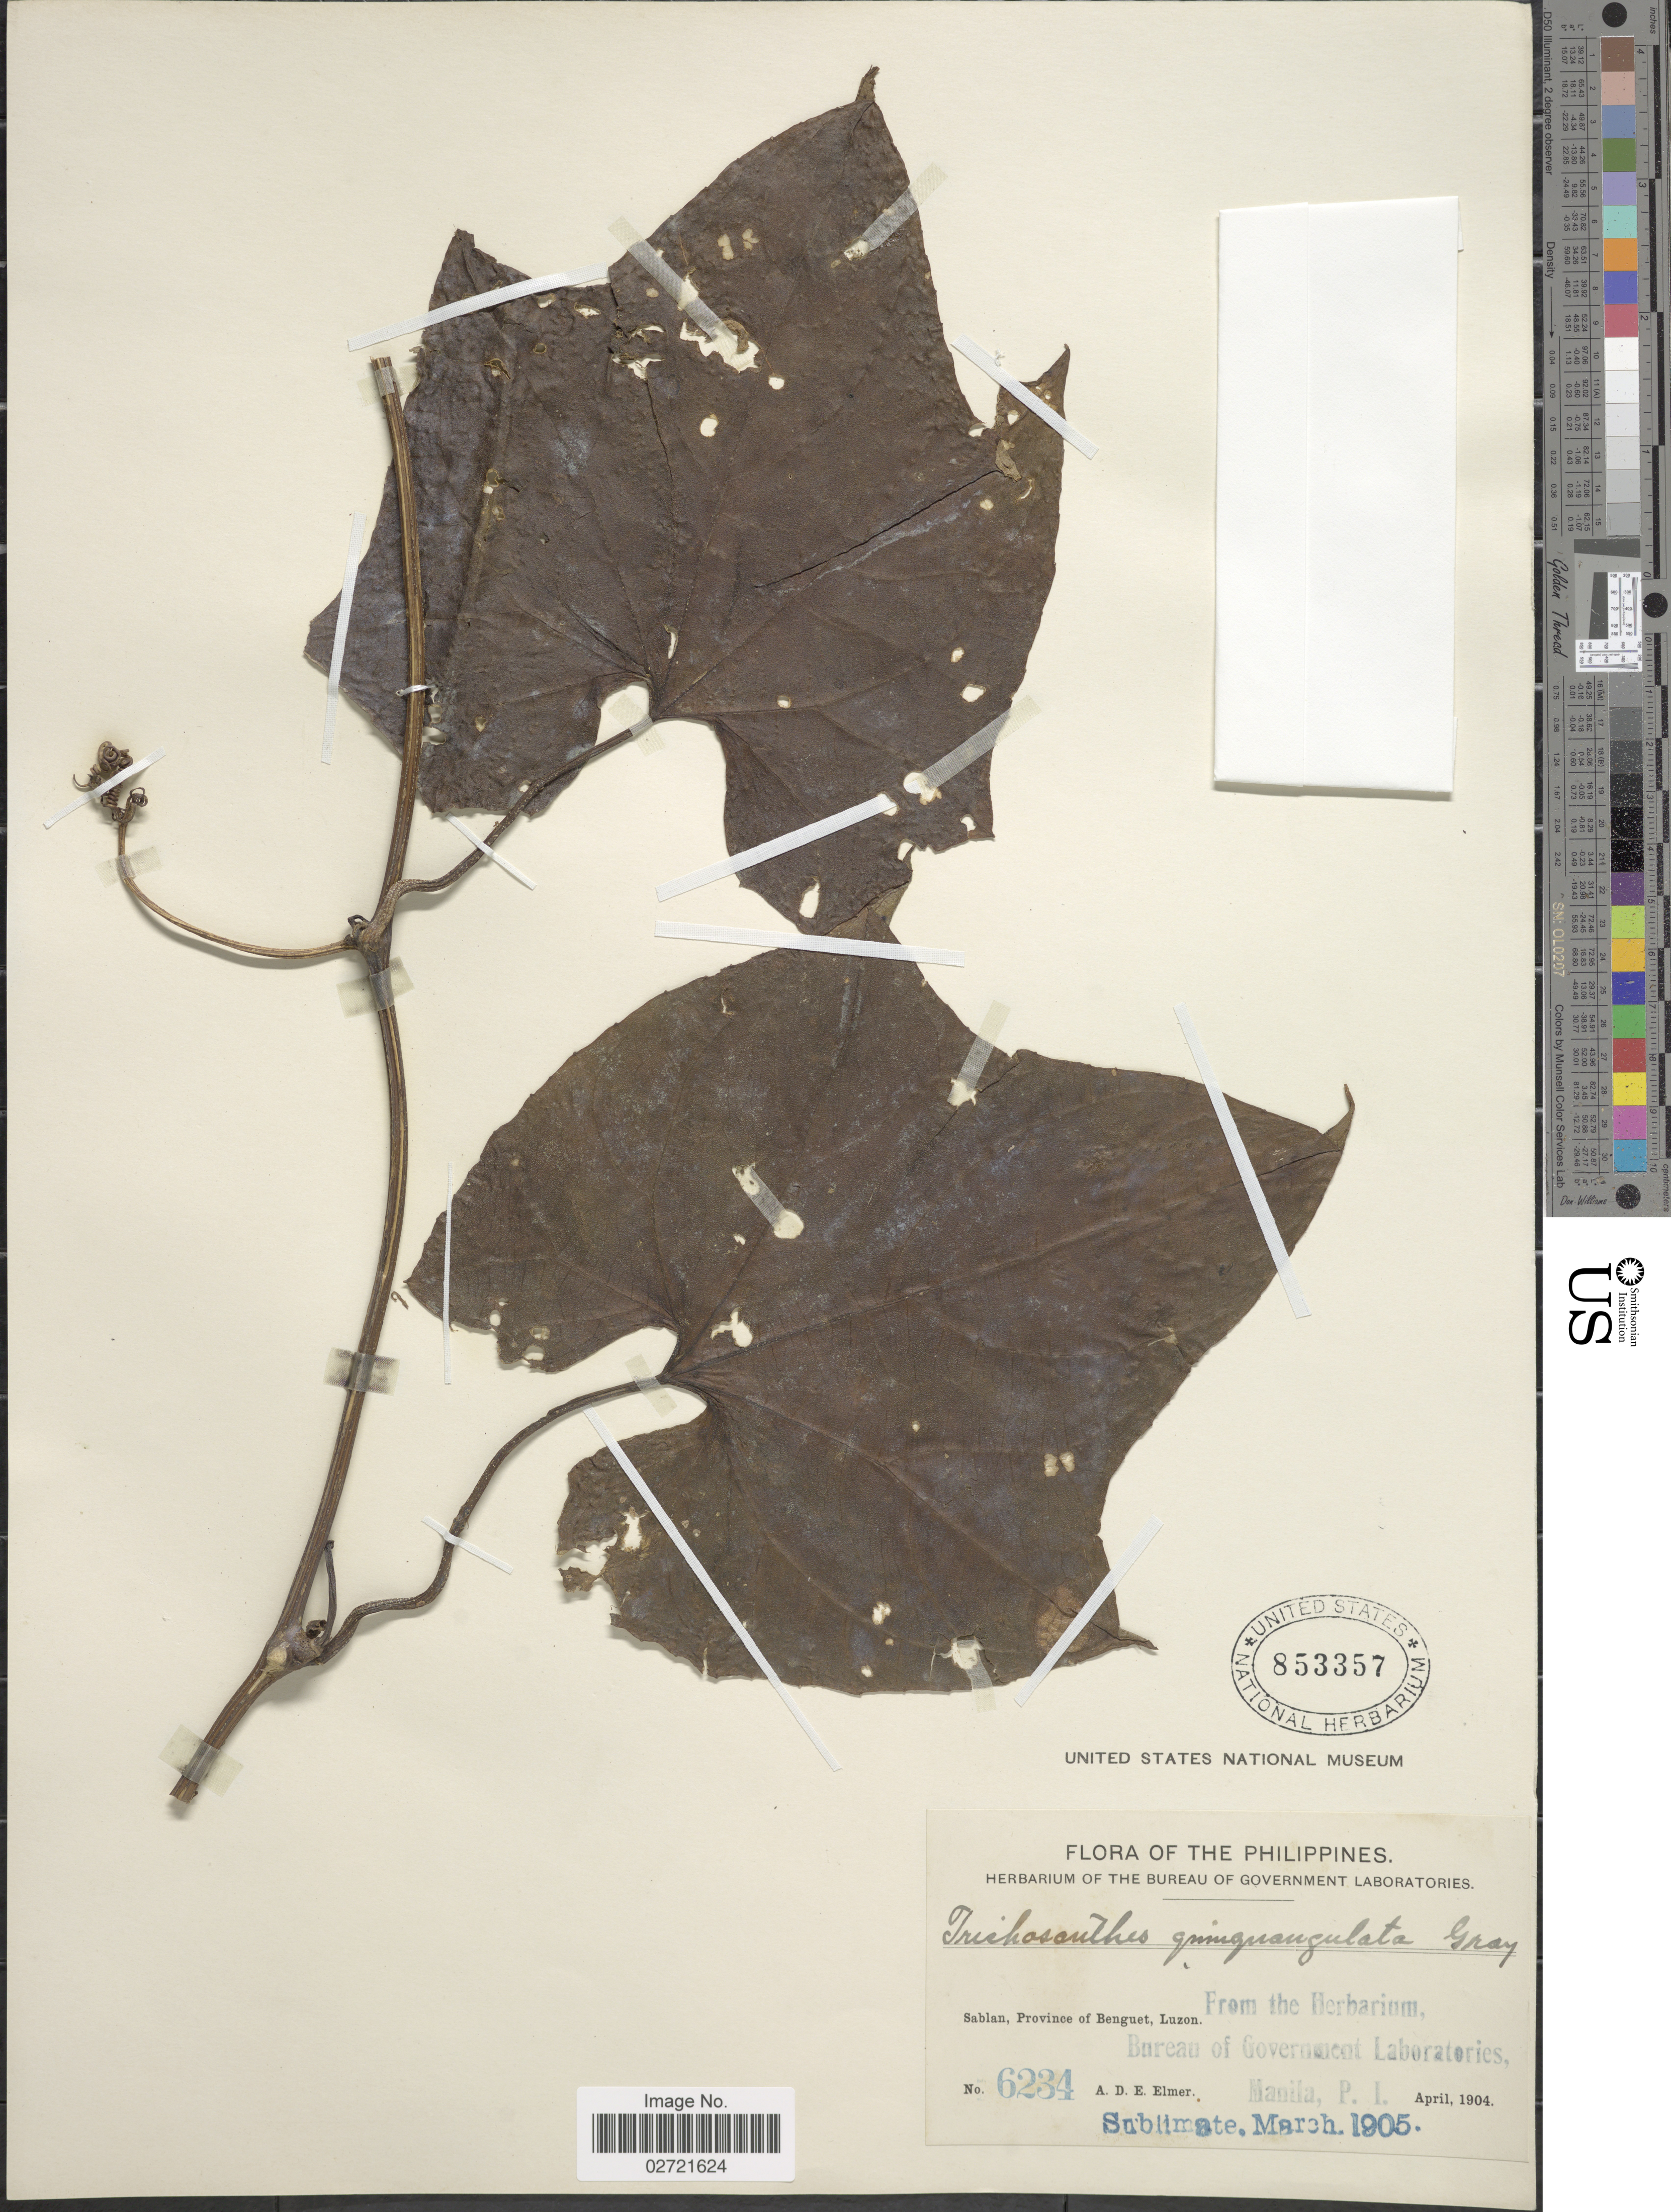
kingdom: Plantae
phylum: Tracheophyta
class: Magnoliopsida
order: Cucurbitales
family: Cucurbitaceae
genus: Trichosanthes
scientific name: Trichosanthes quinquangulata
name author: A. Gray in Wilkes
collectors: A. D. E. Elmer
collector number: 6234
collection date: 1904-04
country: Philippines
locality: Sablan, Province of Benguet, Luzon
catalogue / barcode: US 853357